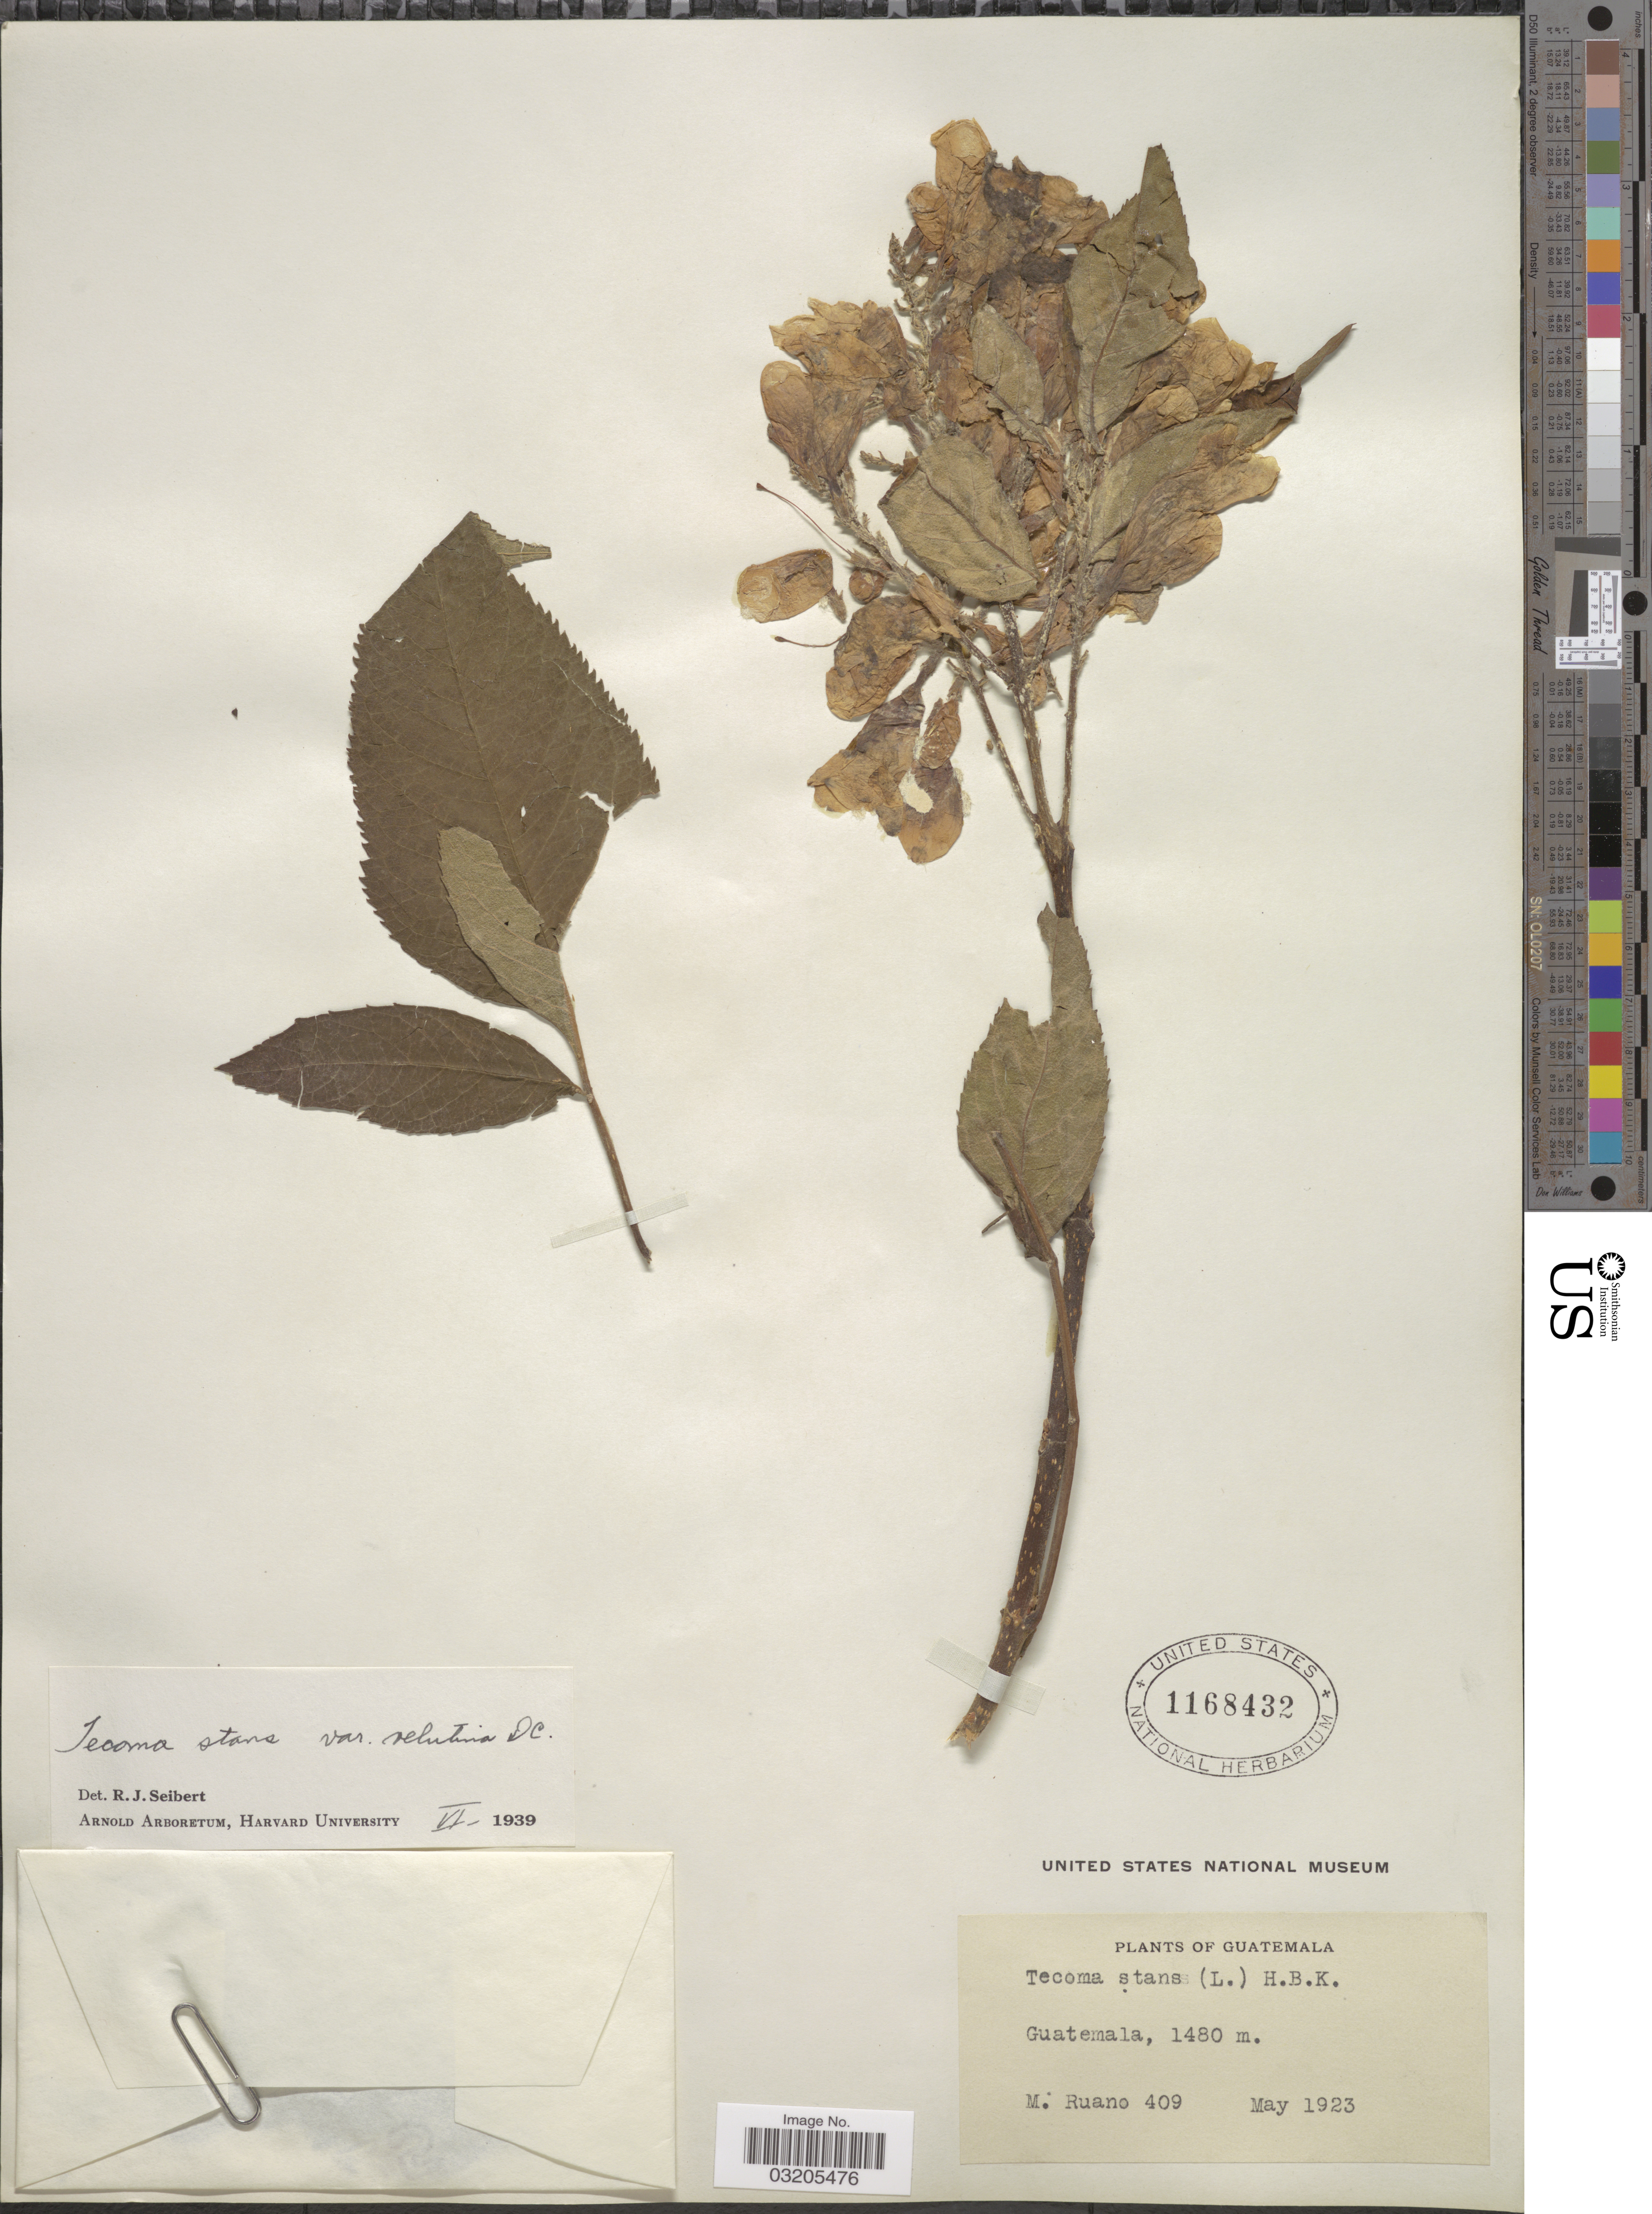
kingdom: Plantae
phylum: Tracheophyta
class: Magnoliopsida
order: Lamiales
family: Bignoniaceae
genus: Tecoma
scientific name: Tecoma stans var. velutina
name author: DC.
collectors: M. Ruano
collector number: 409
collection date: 1923-05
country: Guatemala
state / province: Guatemala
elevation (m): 1480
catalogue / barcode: US 1168432